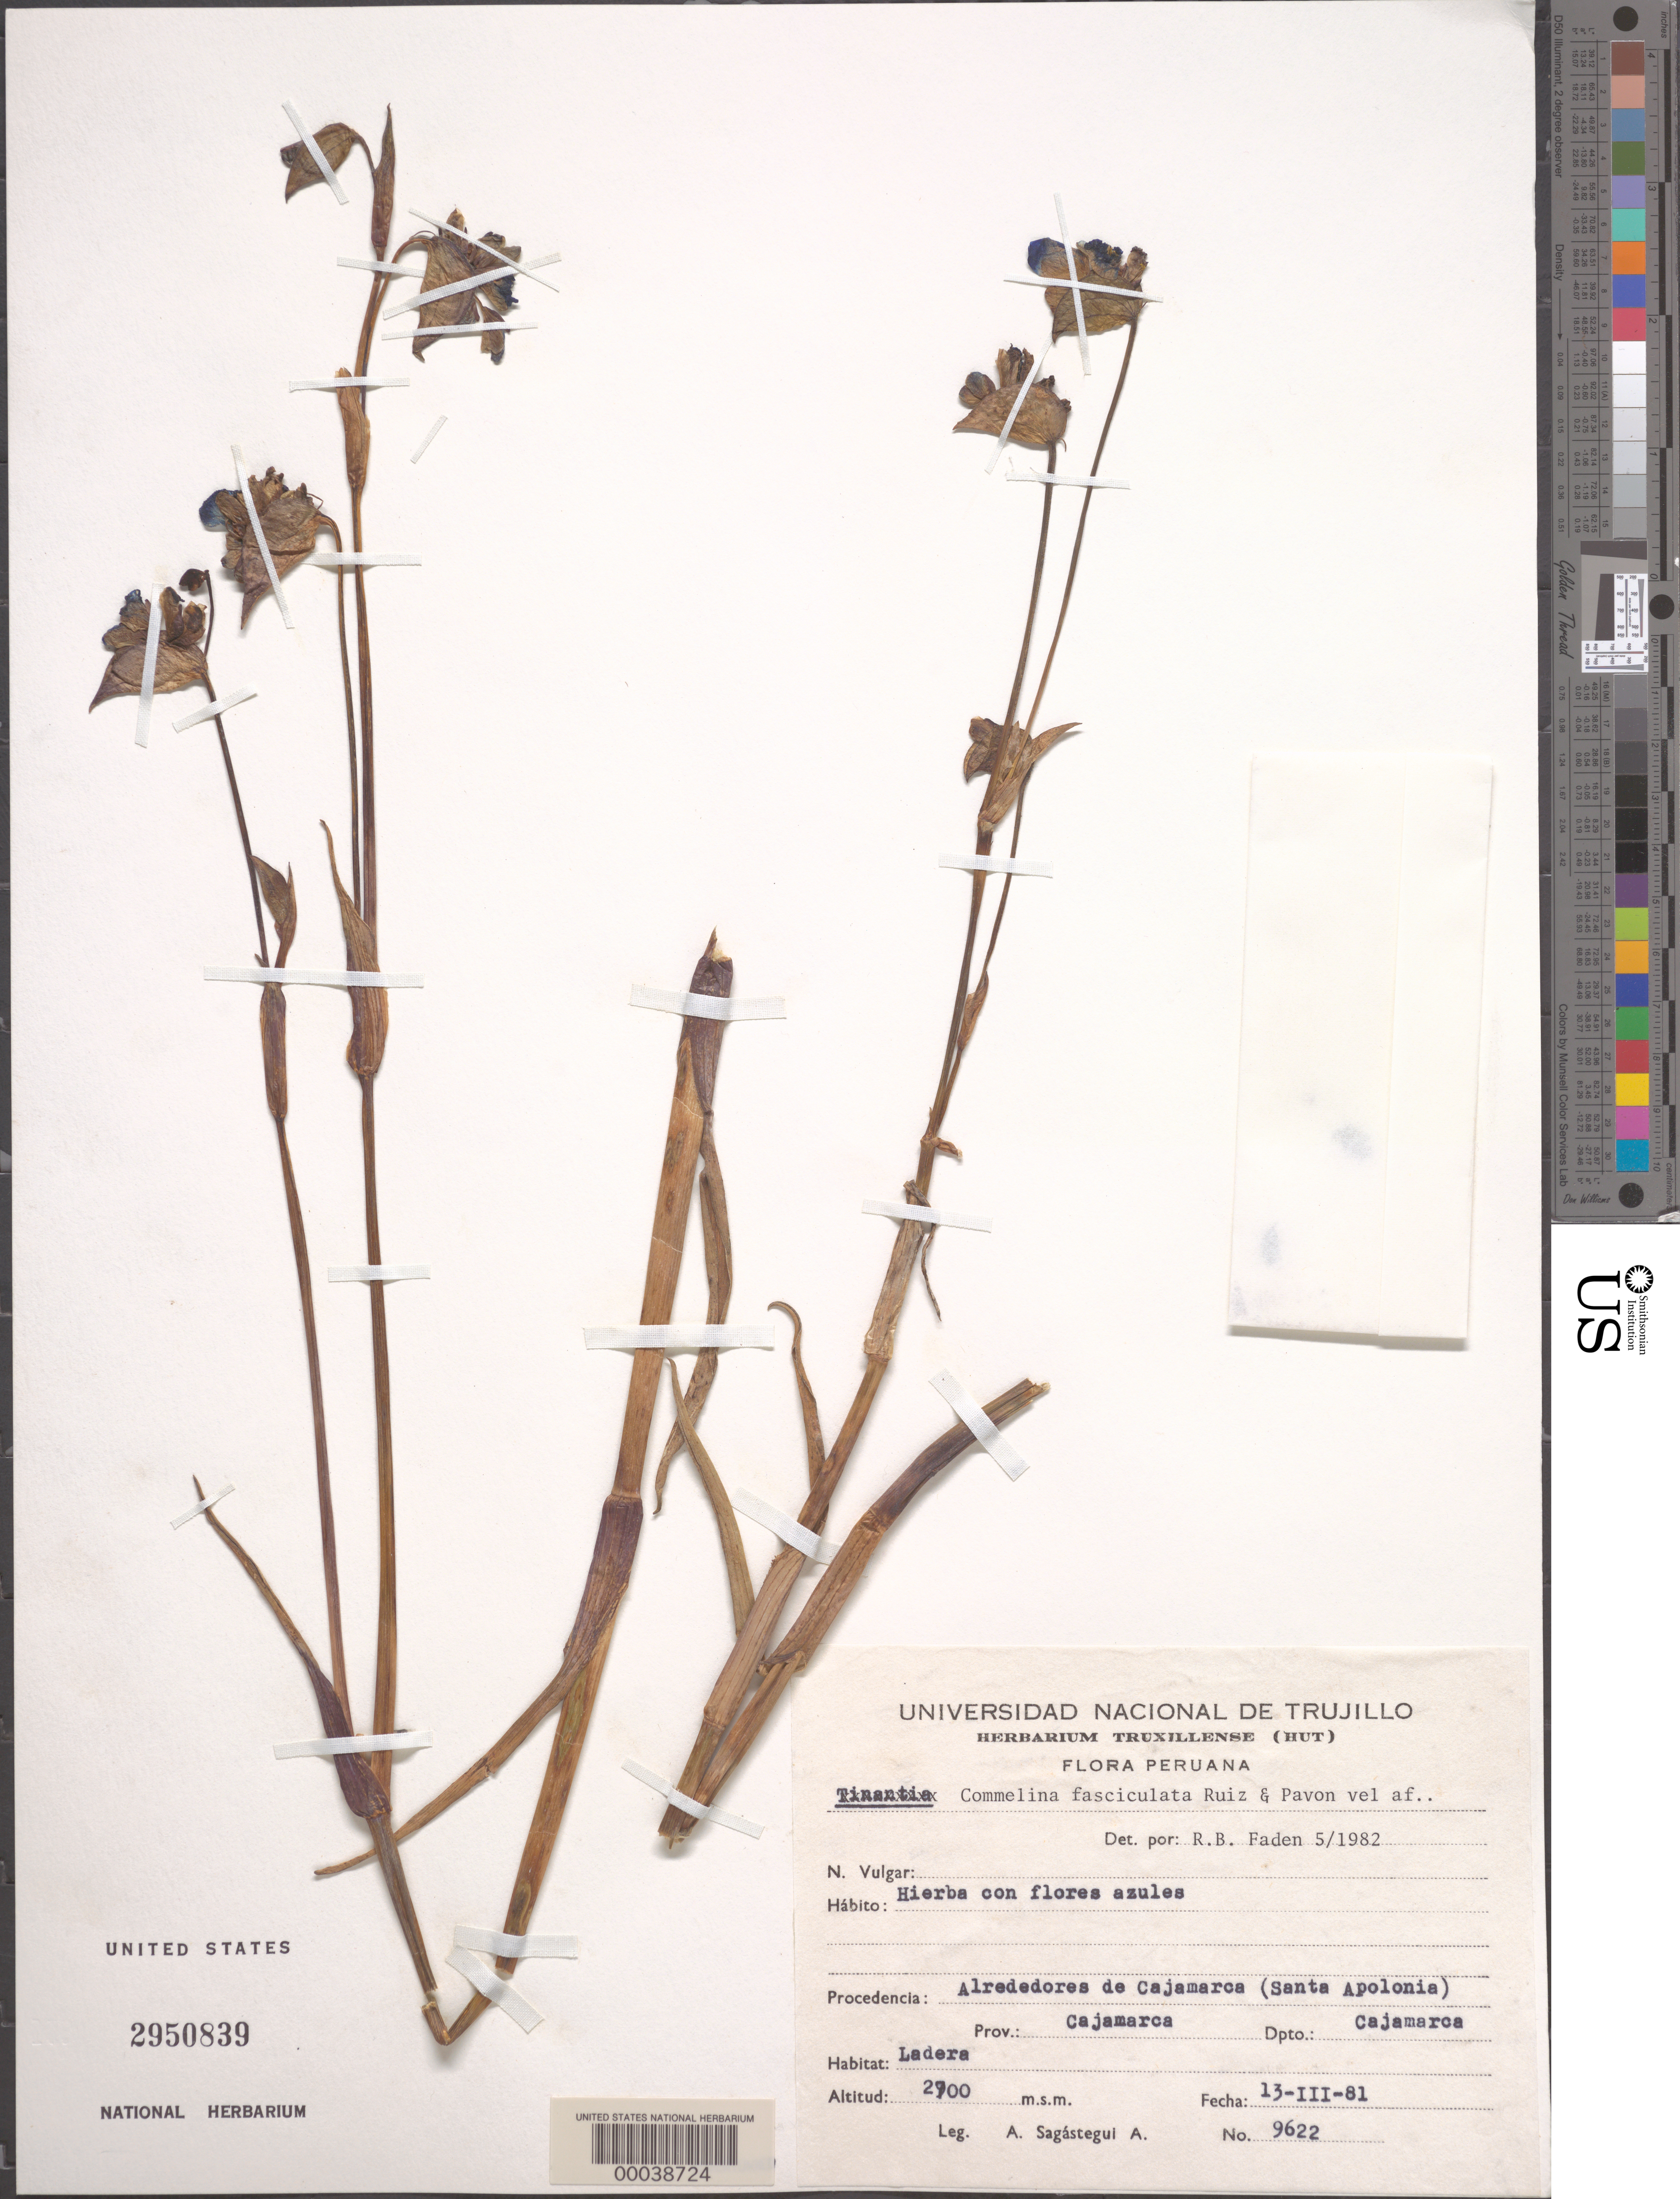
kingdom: Plantae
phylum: Tracheophyta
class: Liliopsida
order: Commelinales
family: Commelinaceae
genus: Commelina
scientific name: Commelina fasciculata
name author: Ruiz & Pav.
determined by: Faden, Robert B., (US), Smithsonian Institution - National Museum of Natural History (UNITED STATES)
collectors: A. Sagástegui A.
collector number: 9622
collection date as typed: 13 Mar 1981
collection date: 1981-03-13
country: Peru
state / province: Cajamarca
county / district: Cajamarca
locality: alrededores de Cajamarca (Santa Apolonia)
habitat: Slope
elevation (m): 2700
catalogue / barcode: US 2950839